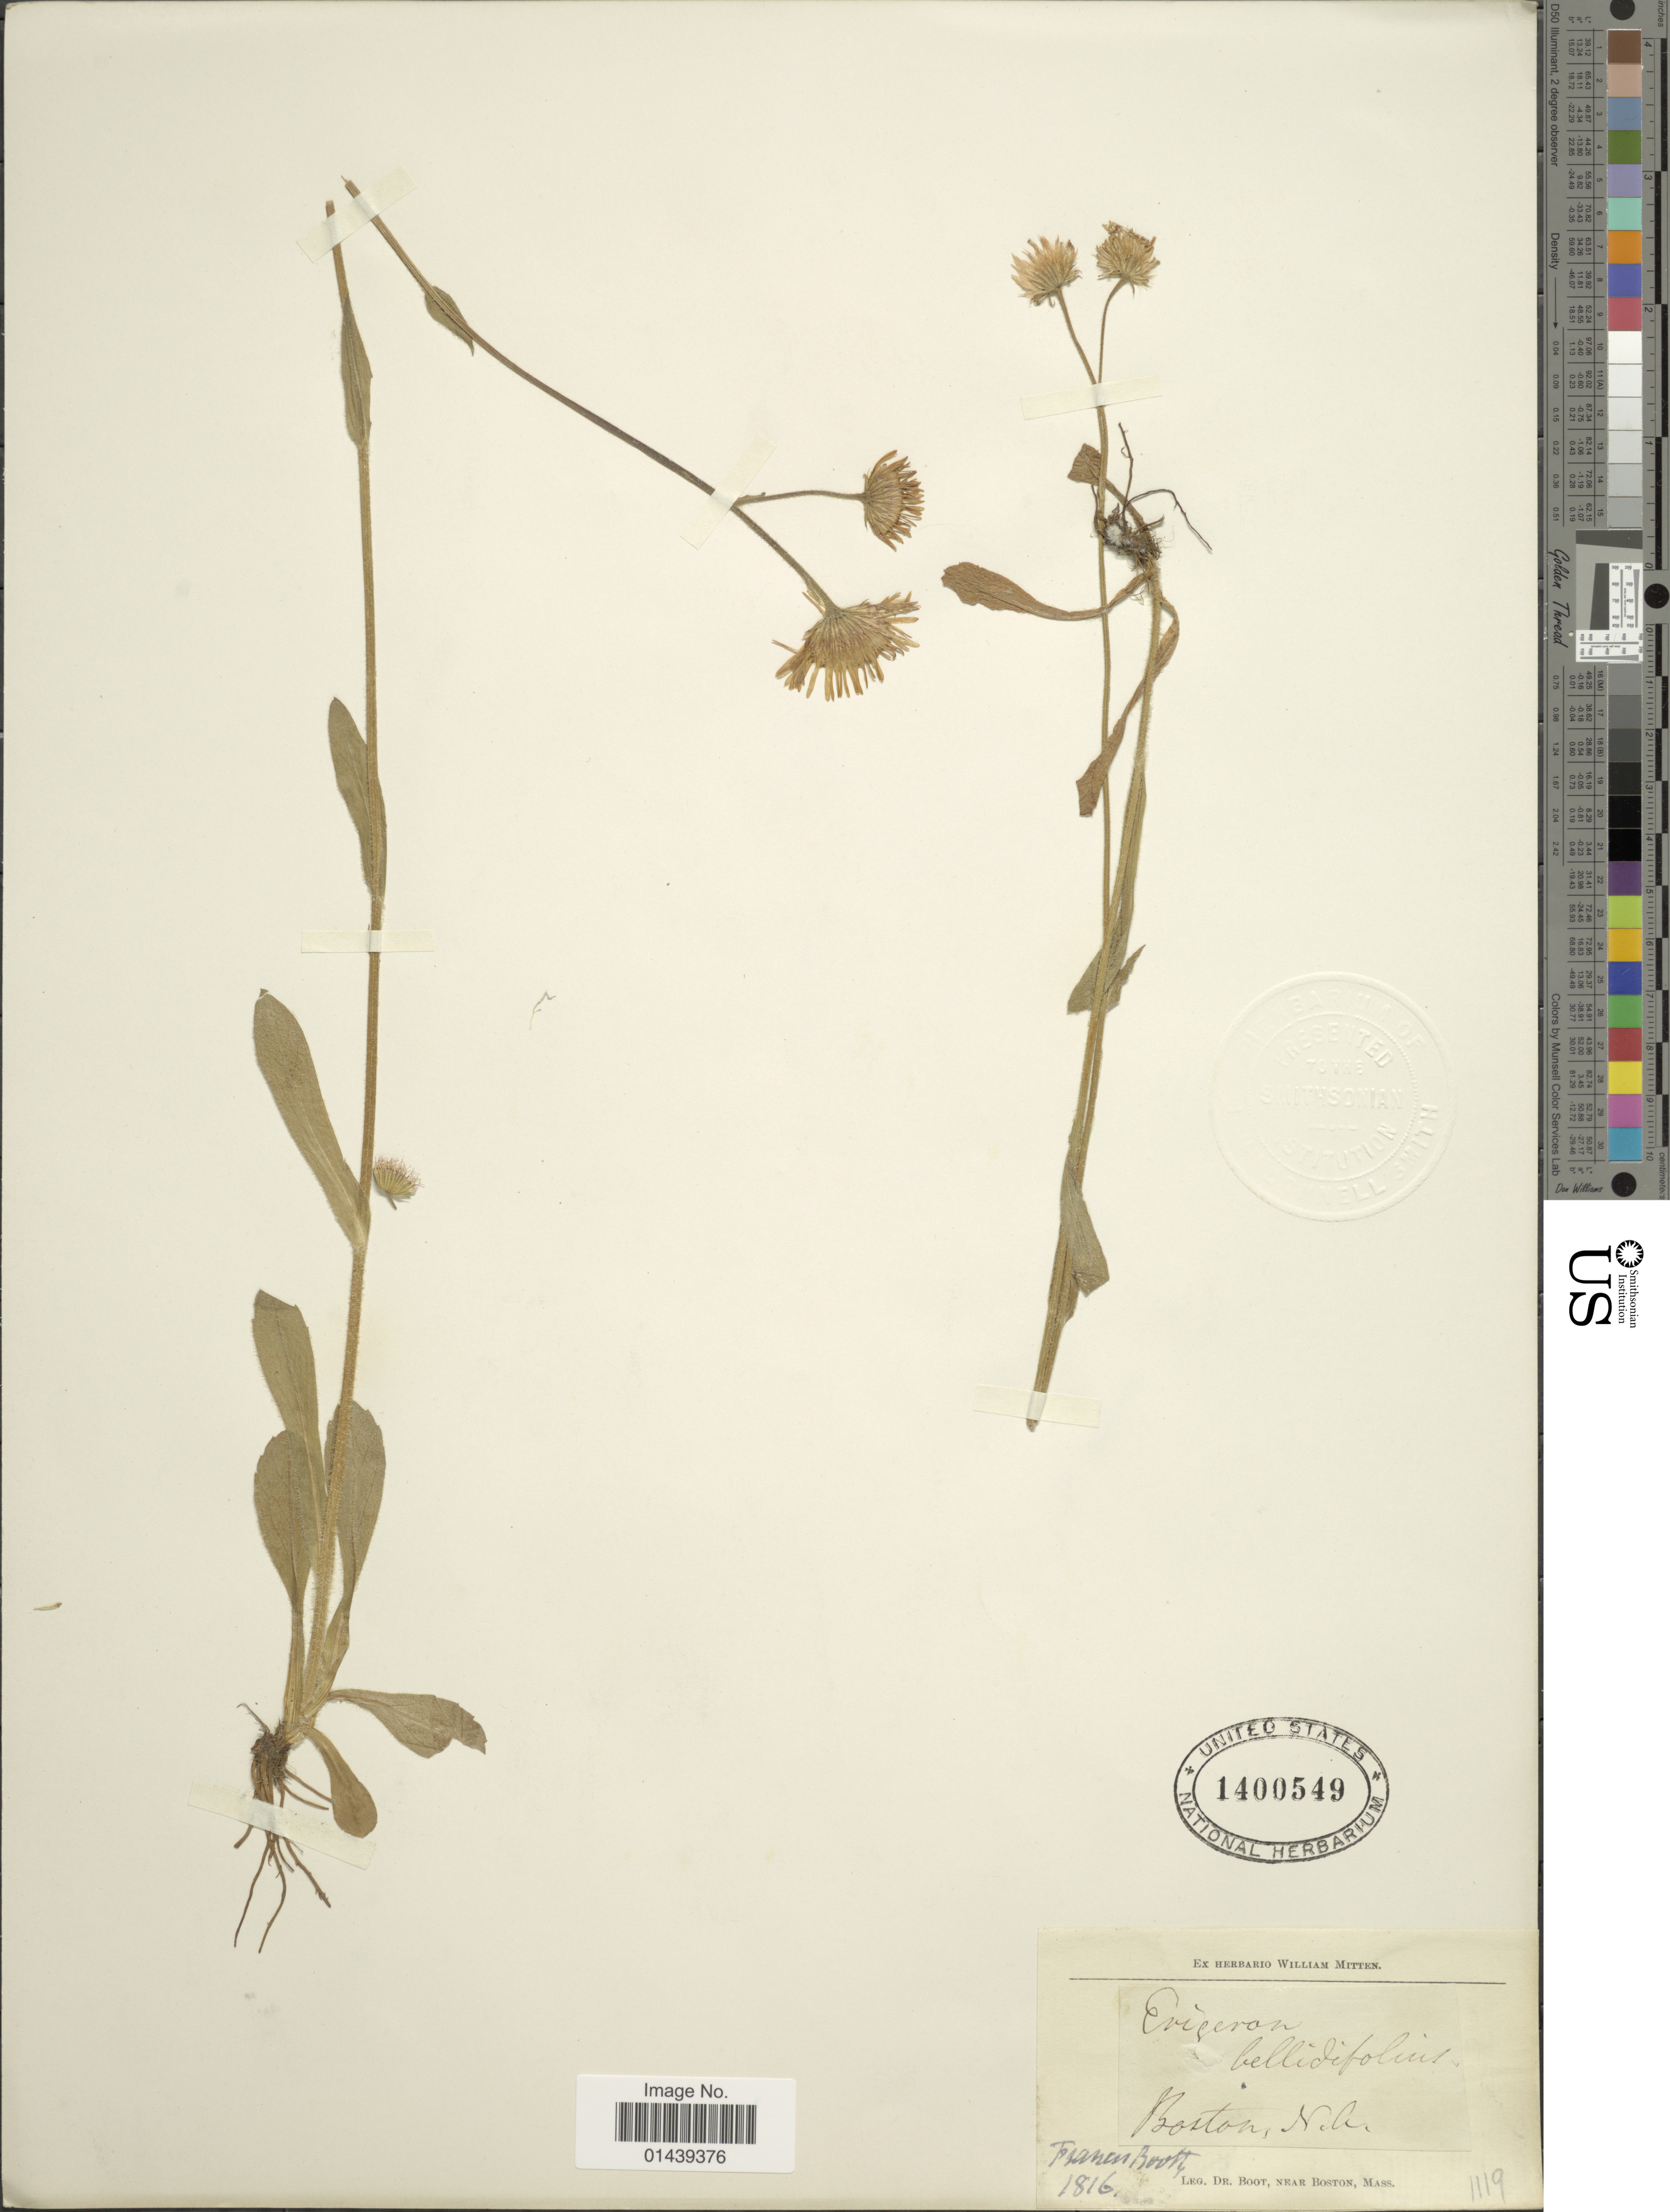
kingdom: Plantae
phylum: Tracheophyta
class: Magnoliopsida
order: Asterales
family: Asteraceae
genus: Erigeron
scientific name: Erigeron pulchellus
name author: Michx.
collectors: -. Boot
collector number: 1119?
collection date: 1816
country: United States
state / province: Massachusetts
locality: Near Boston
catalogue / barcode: US 1400549